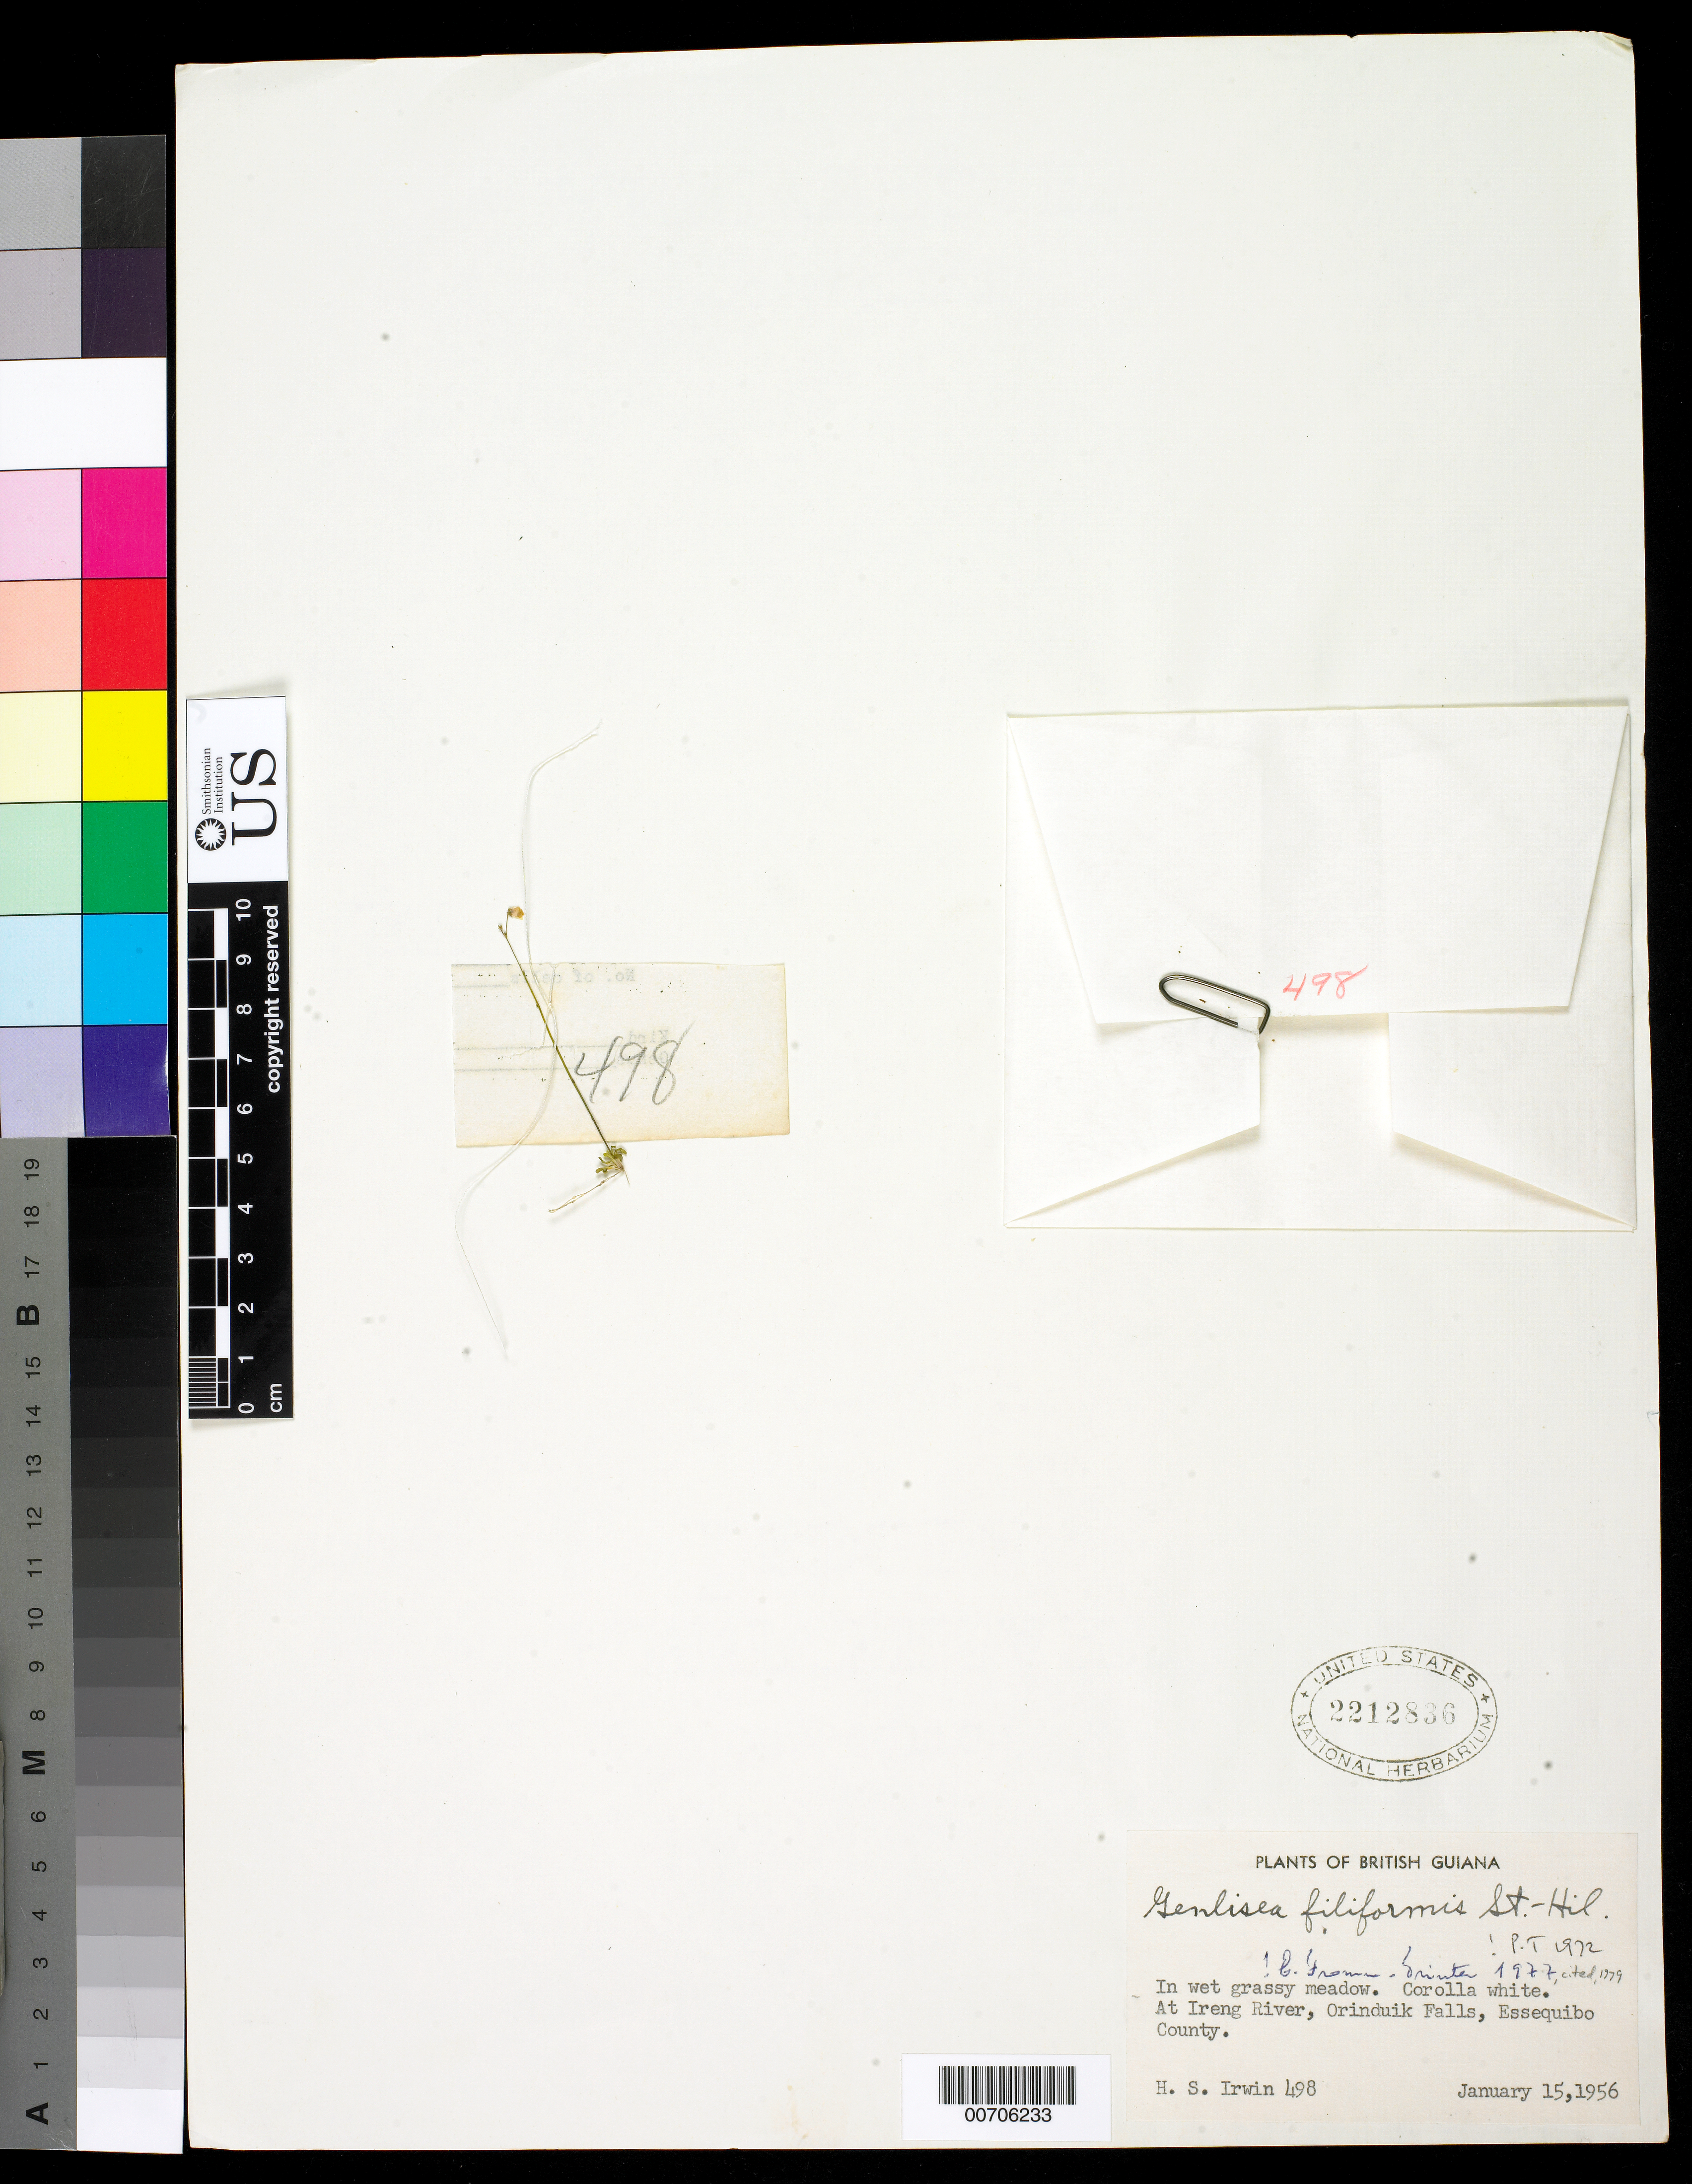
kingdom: Plantae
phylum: Tracheophyta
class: Magnoliopsida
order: Lamiales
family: Lentibulariaceae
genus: Genlisea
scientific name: Genlisea filiformis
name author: A. St.-Hil.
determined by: Taylor, P.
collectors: H. Irwin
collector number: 498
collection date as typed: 15-Jan-56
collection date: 1956-01-15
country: Guyana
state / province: Potaro-Siparuni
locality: Ireng R., Orinduik Falls, Essequibo County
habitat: Wet grassy meadow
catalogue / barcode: US 2212836